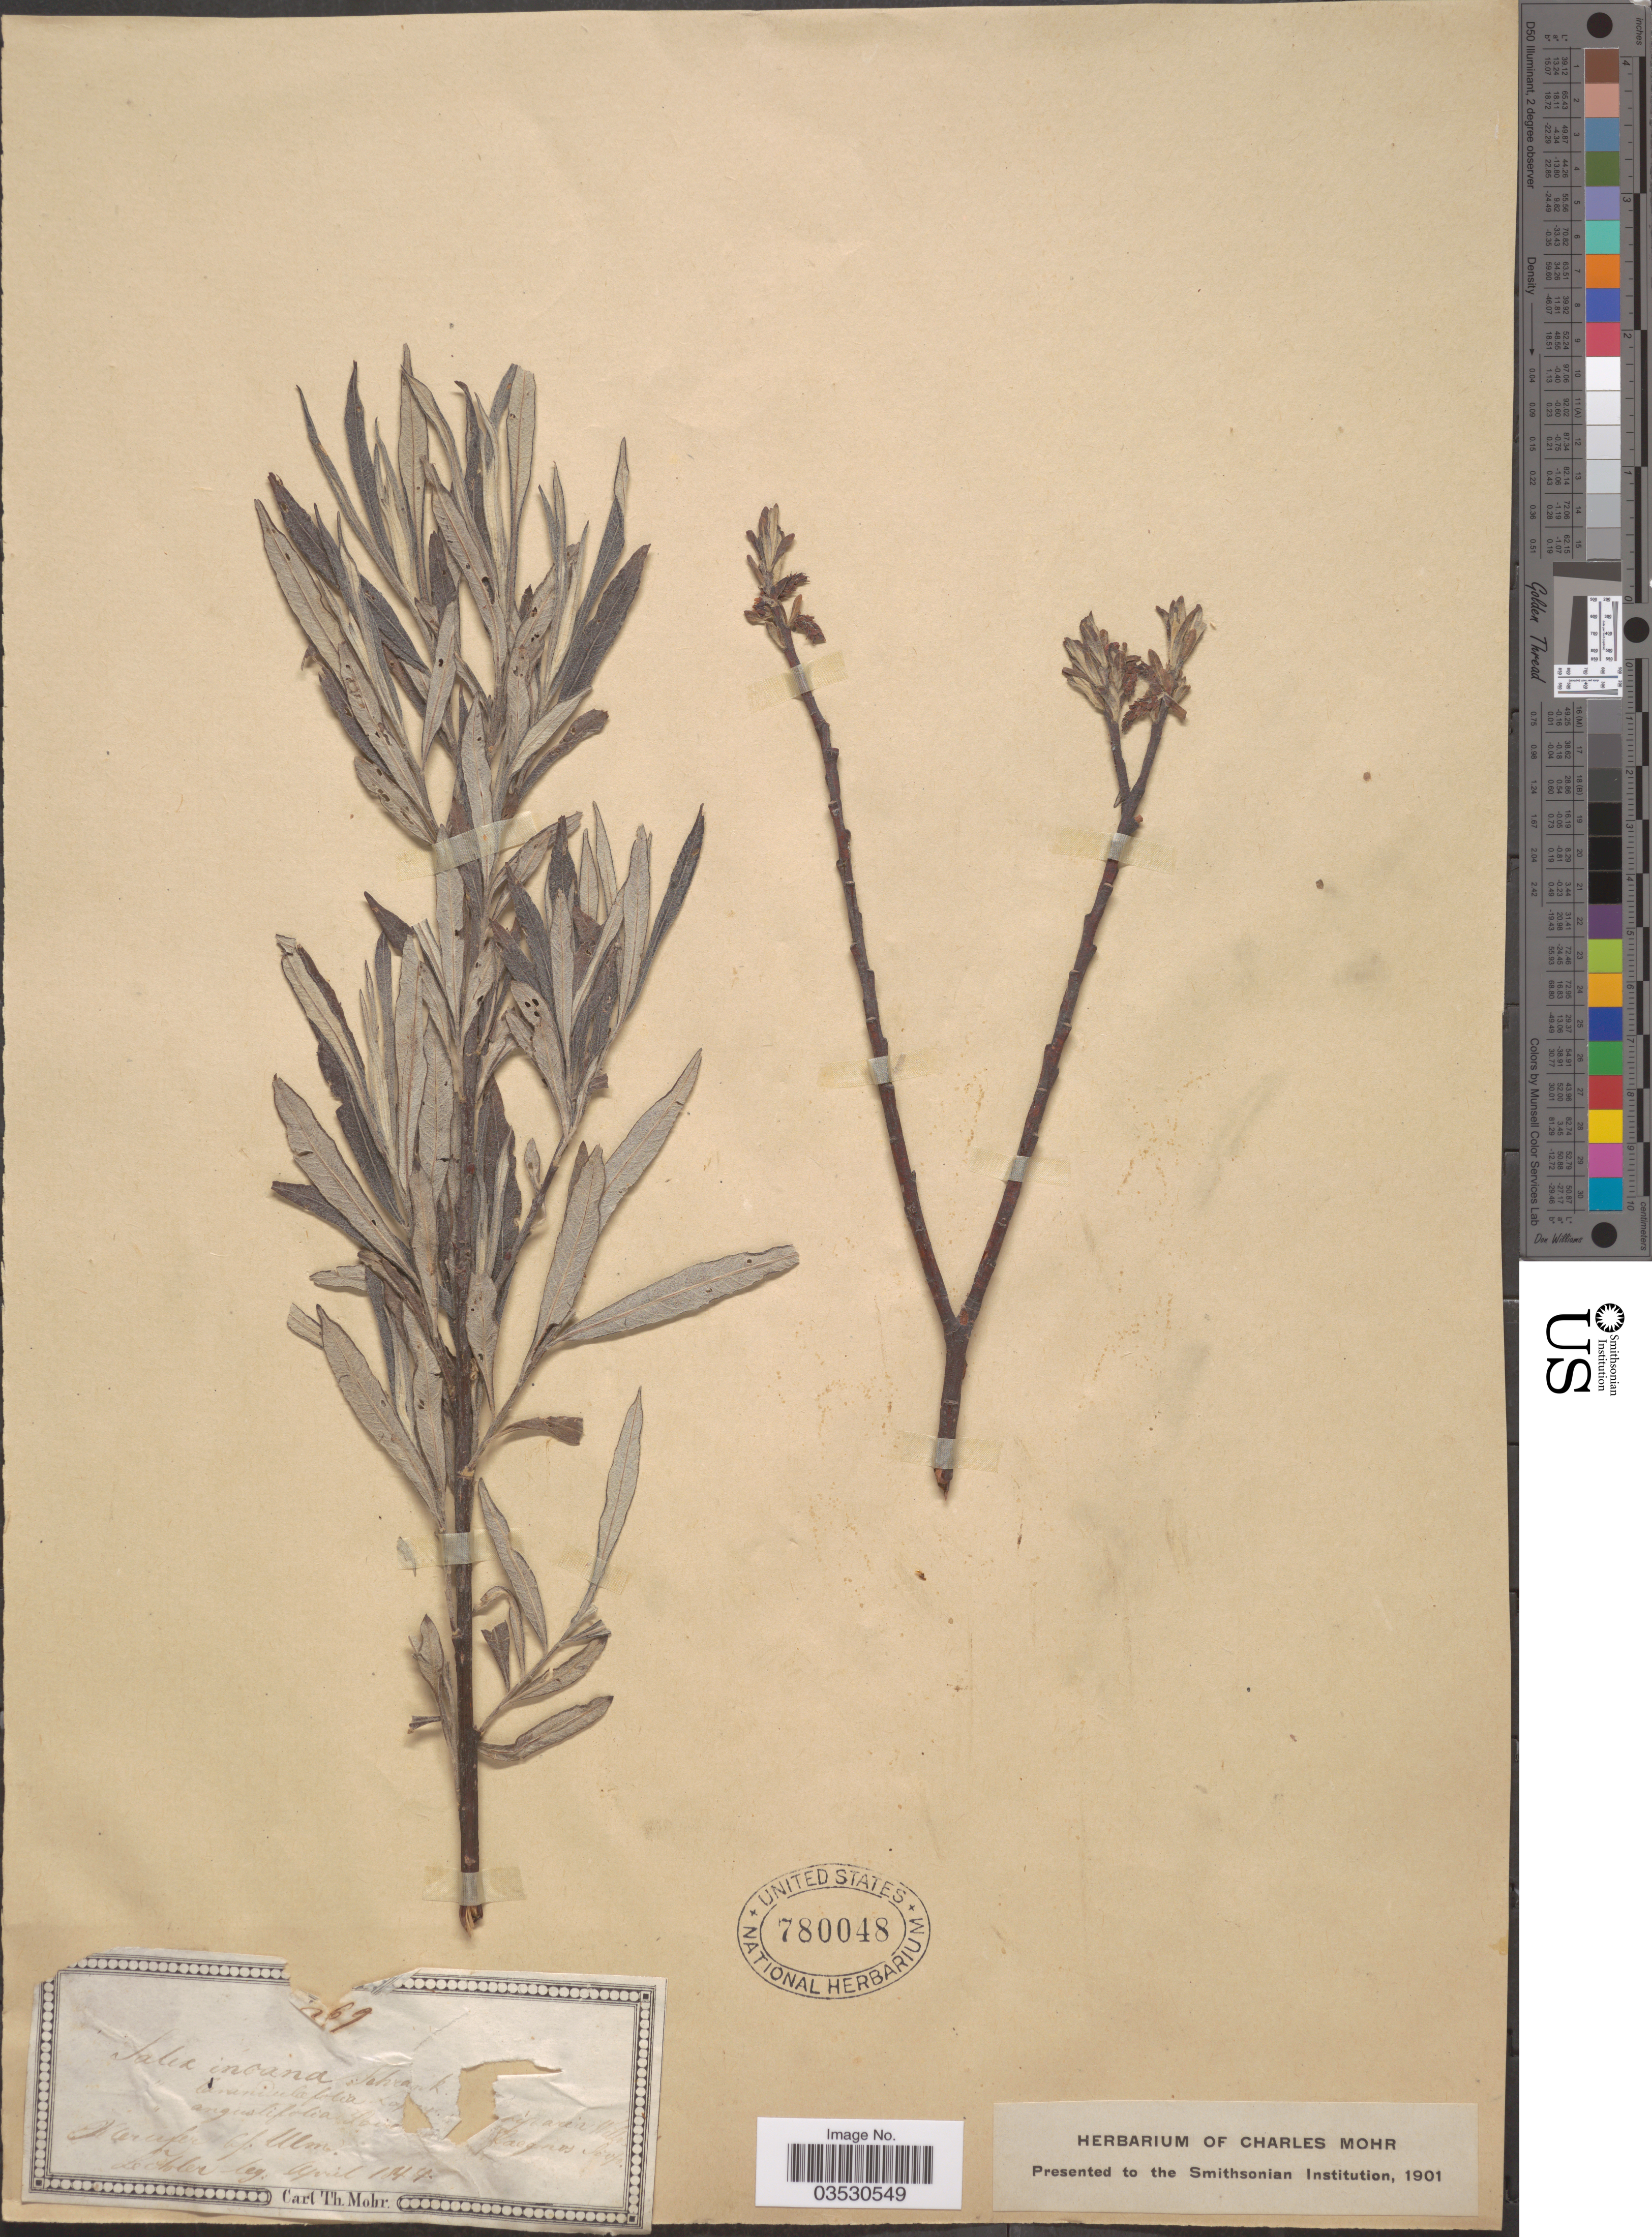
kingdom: Plantae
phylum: Tracheophyta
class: Magnoliopsida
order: Malpighiales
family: Salicaceae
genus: Salix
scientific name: Salix incana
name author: Michx.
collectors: Mohr, C. T. (herbarium)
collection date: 1844-04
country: Germany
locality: Herufer af. Ulm. [interpreted]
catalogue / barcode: US 780048